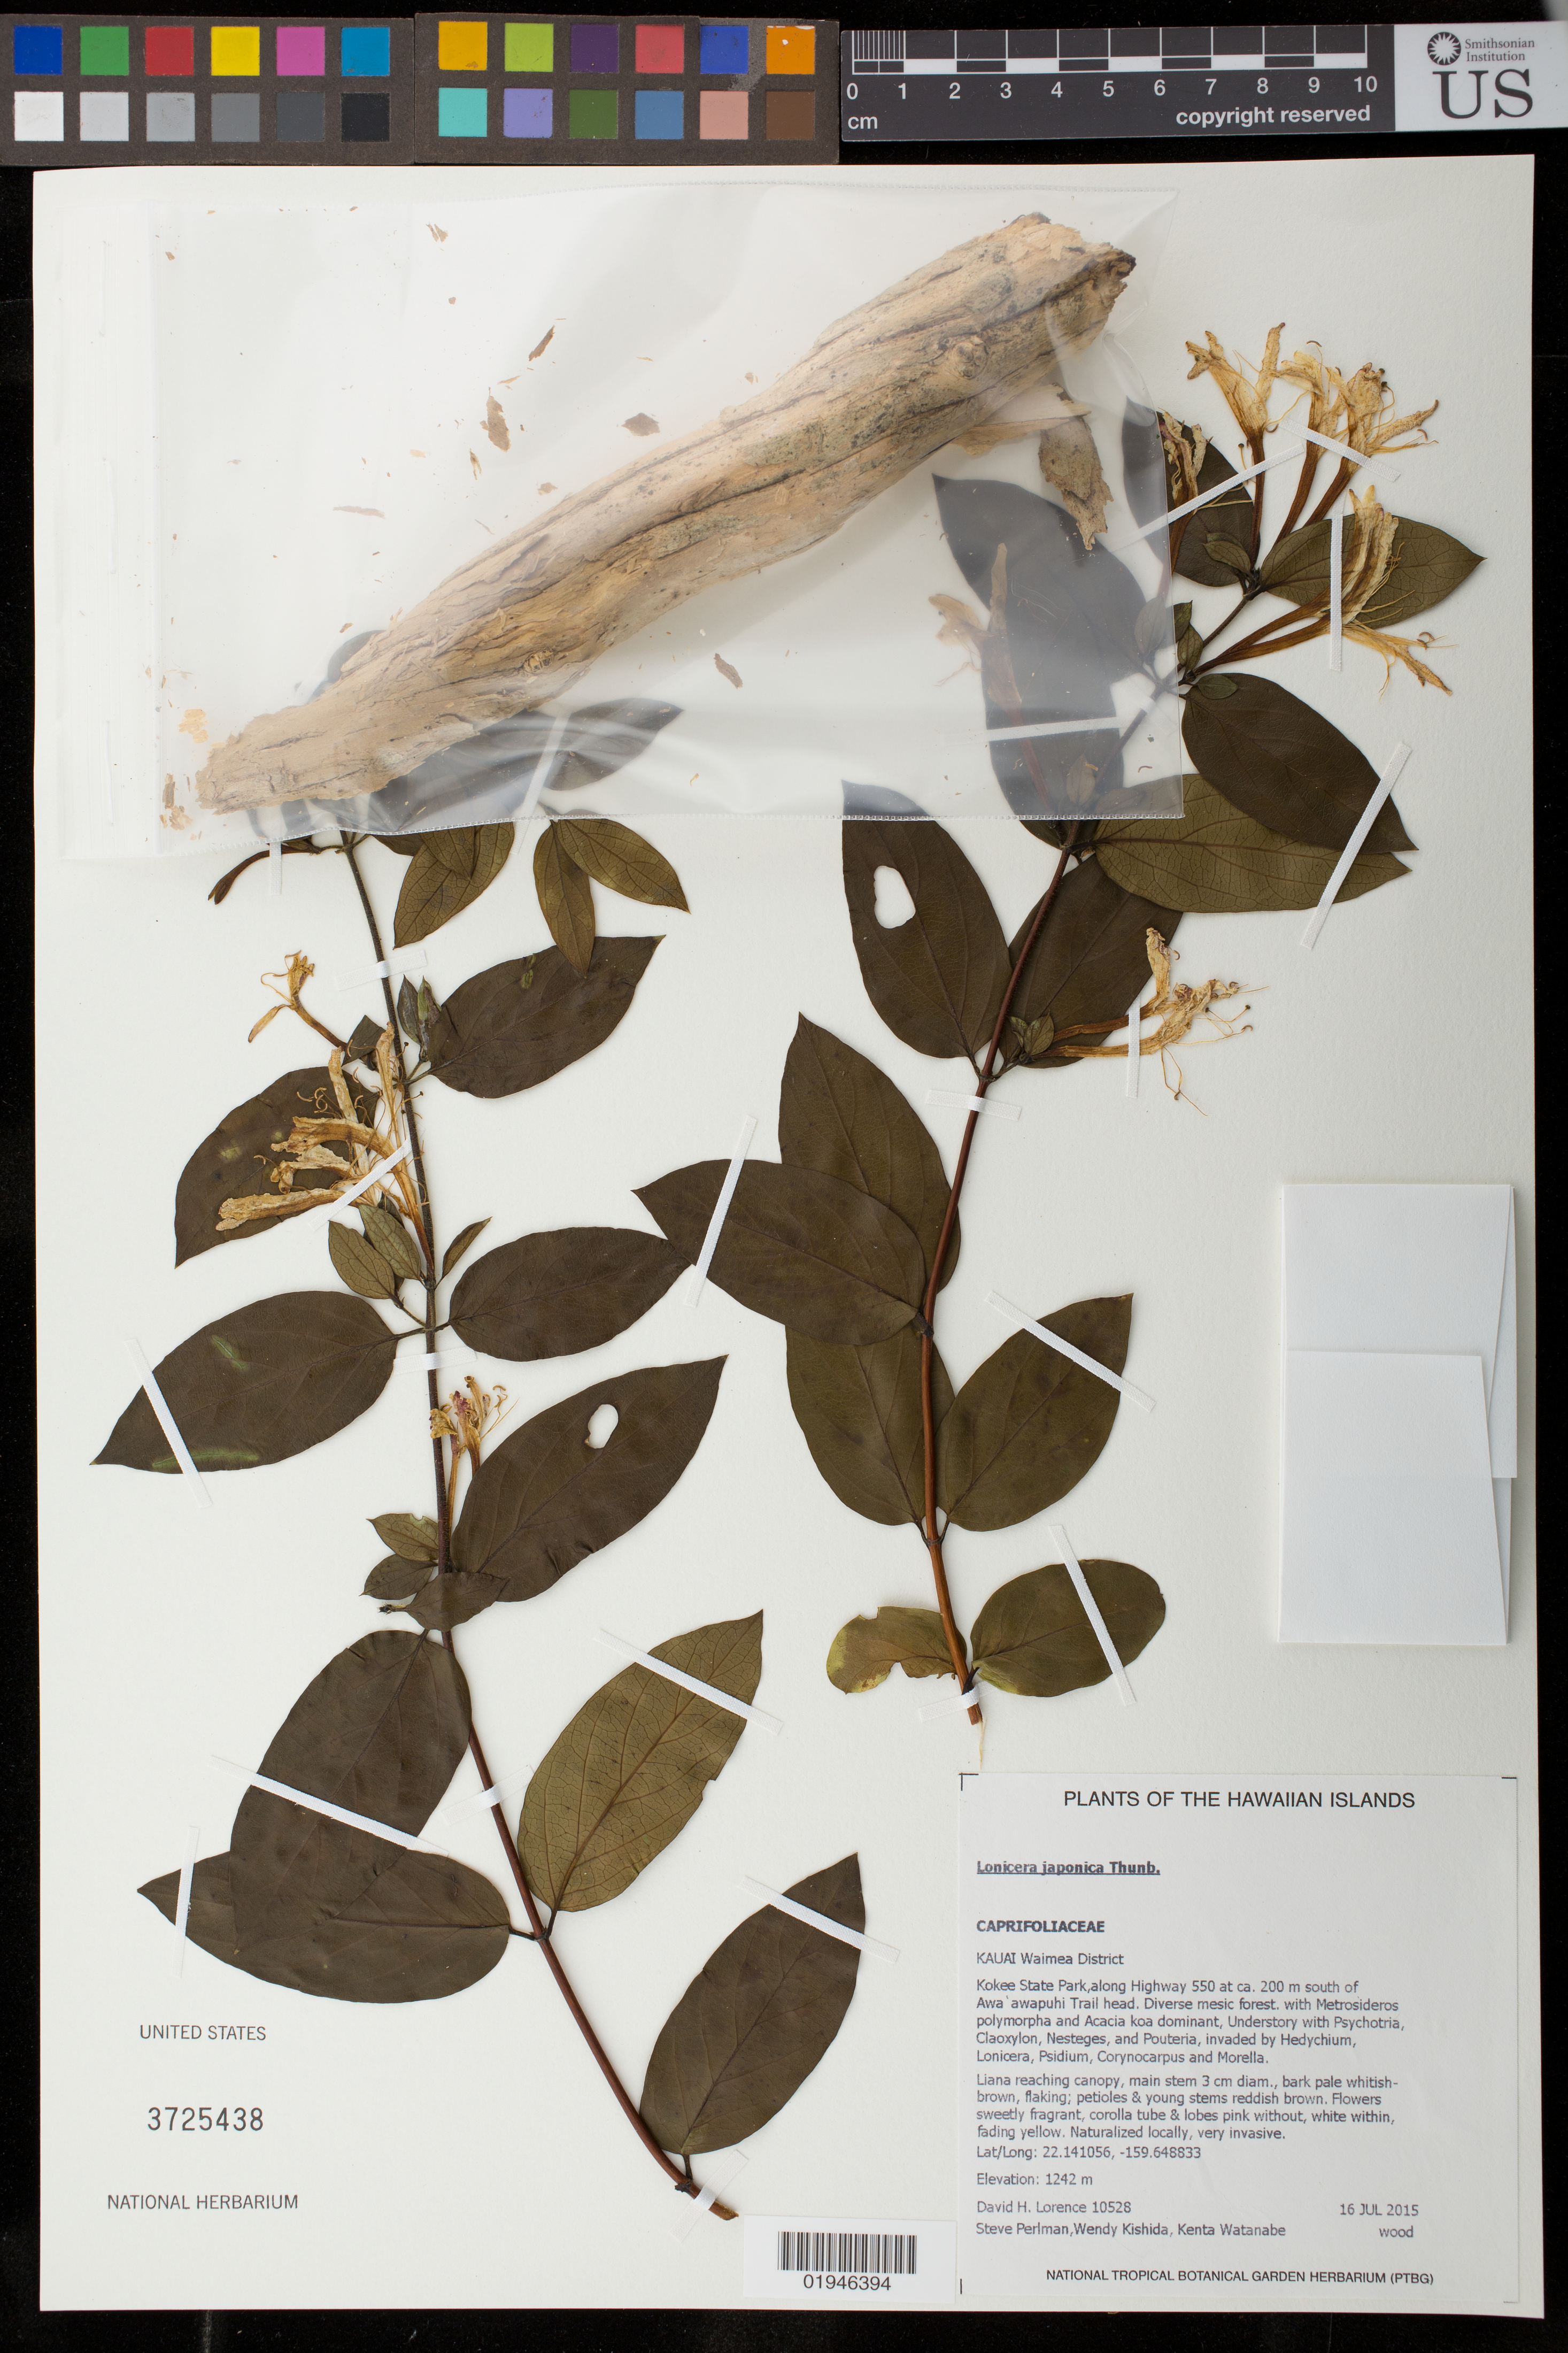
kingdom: Plantae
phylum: Tracheophyta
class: Magnoliopsida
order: Dipsacales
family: Caprifoliaceae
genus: Lonicera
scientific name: Lonicera japonica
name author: Thunb.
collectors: D. Lorence, S. P. Perlman, W. Kishida & K. Watanabe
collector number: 10528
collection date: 2015-07-16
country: United States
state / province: Hawaii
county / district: Kauai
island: Kaua'i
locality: Waimea District, Kokee State Park, along Highway 550 at ca. 200 m south of Awa1awapuhi trailhead.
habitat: Diverse mesic forest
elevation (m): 1242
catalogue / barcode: US 3725438